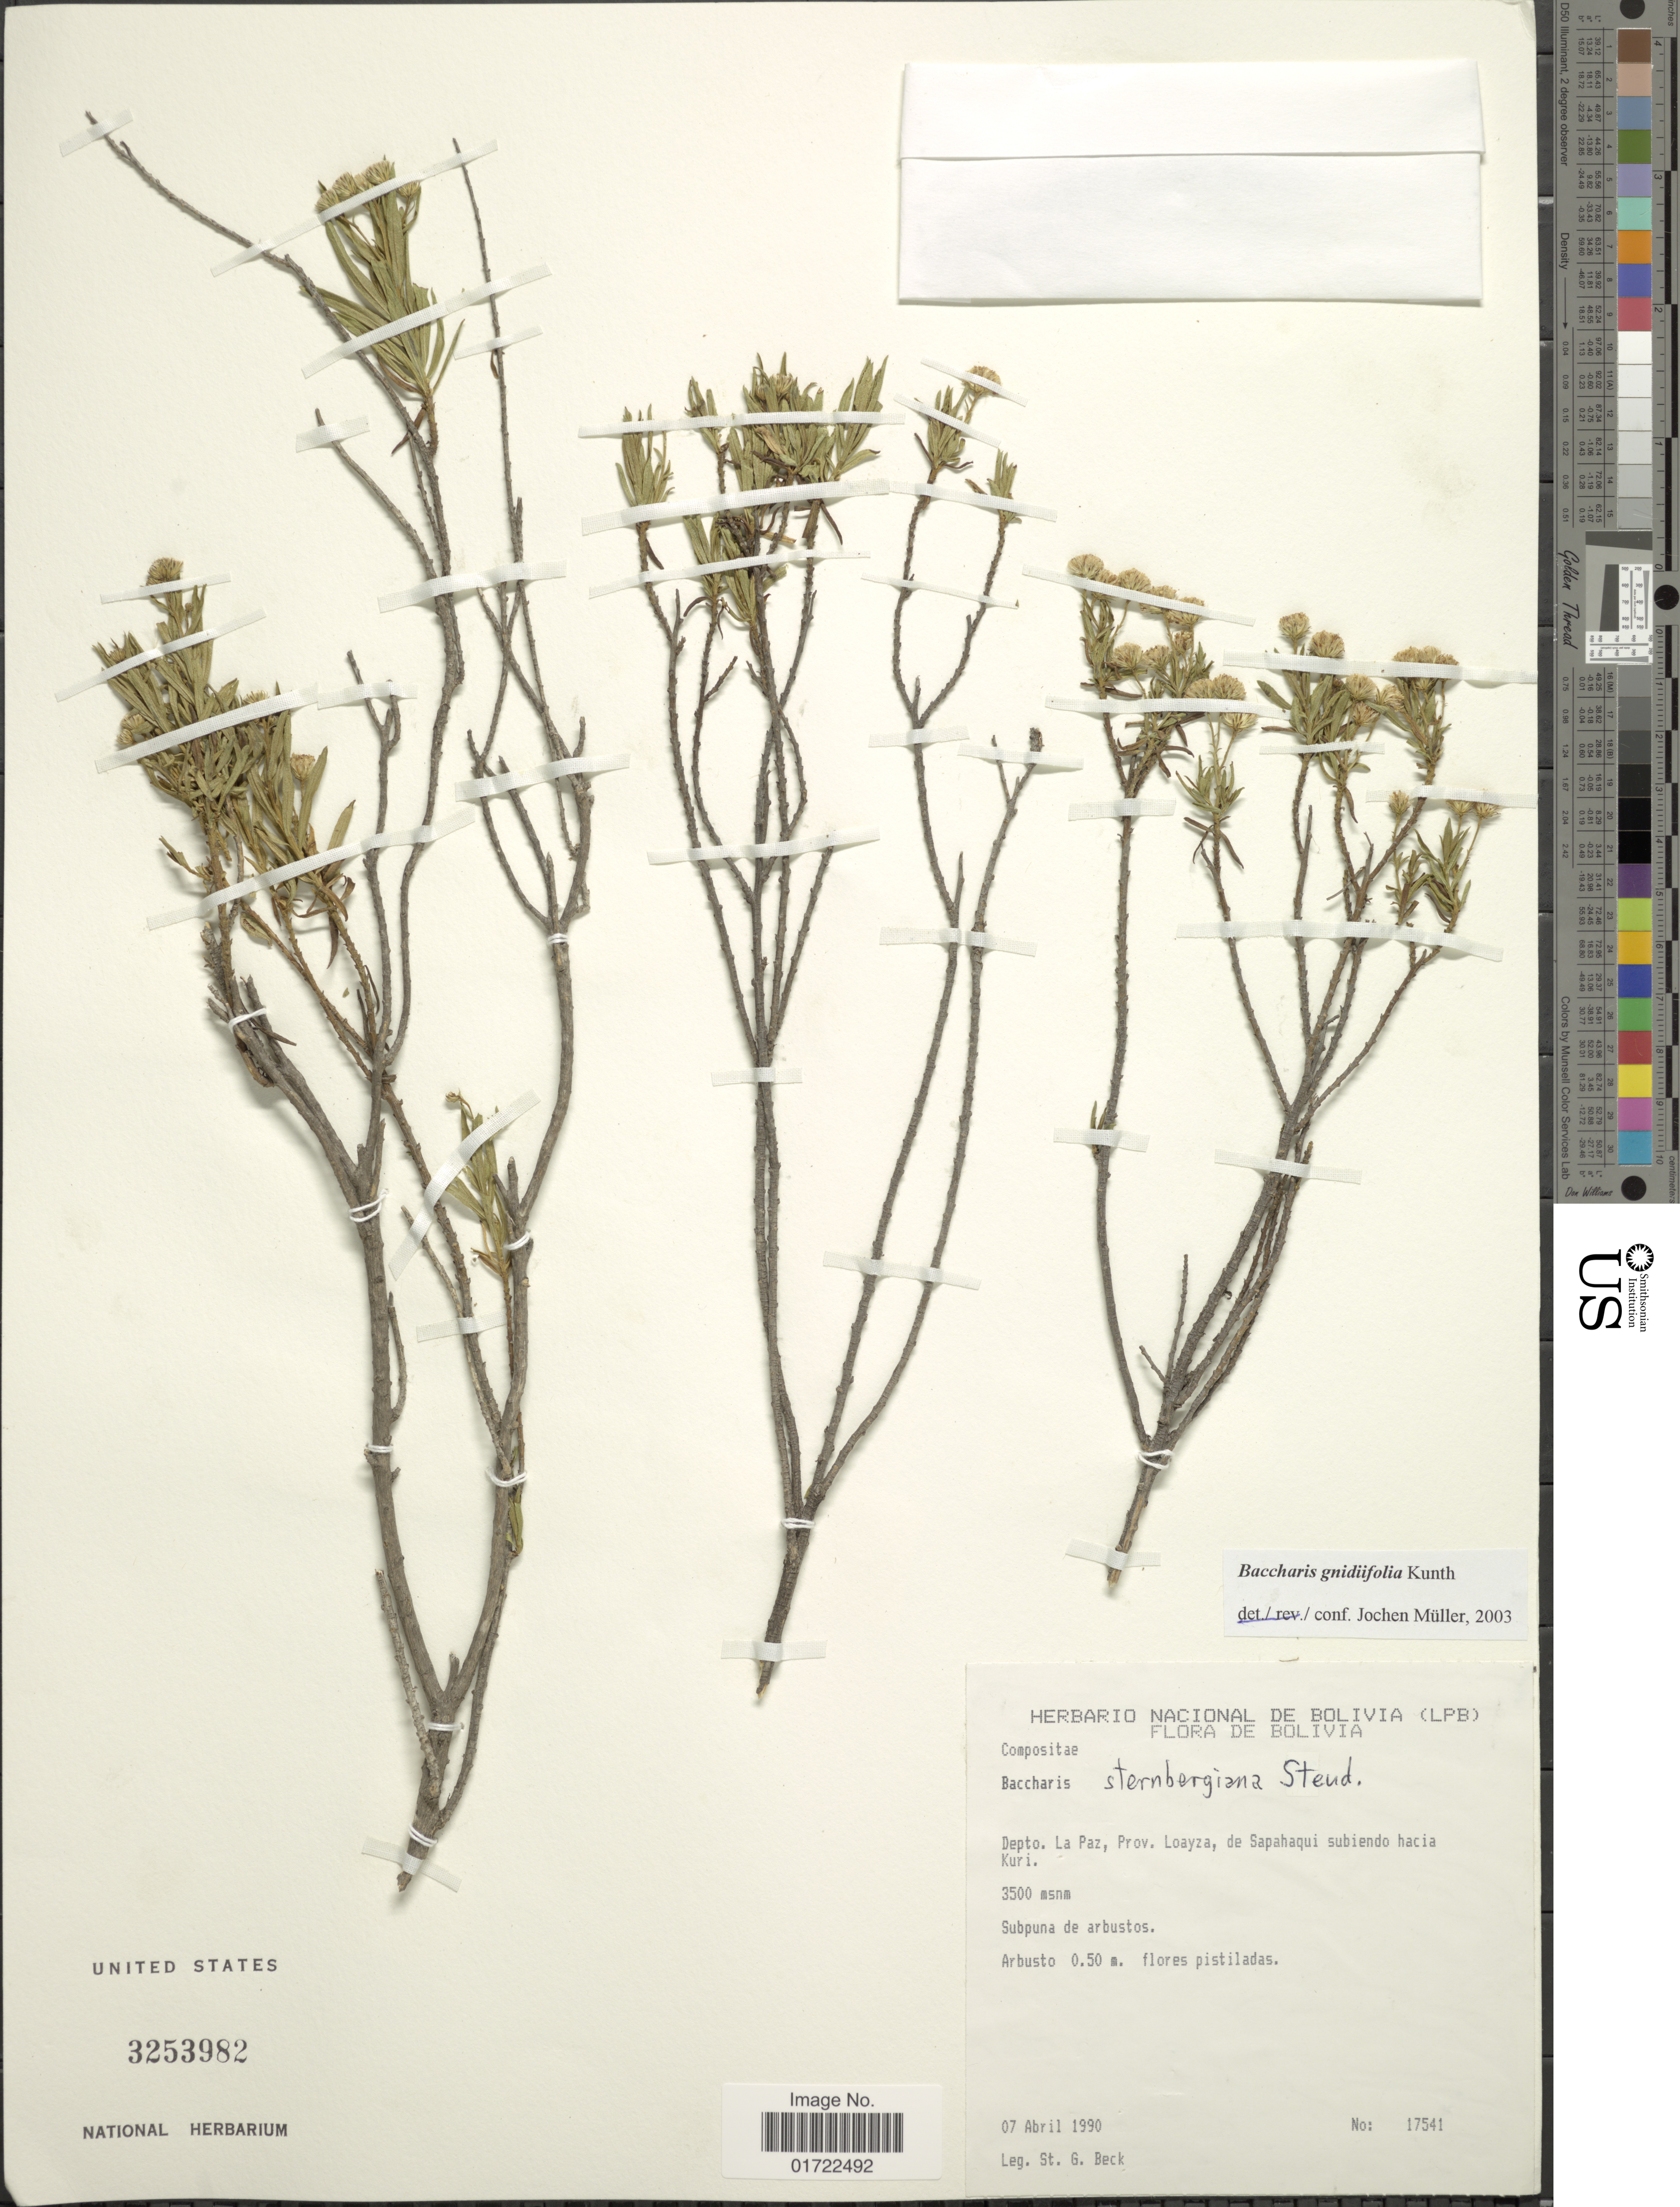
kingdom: Plantae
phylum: Tracheophyta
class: Magnoliopsida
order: Asterales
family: Asteraceae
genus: Baccharis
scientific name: Baccharis gnidiifolia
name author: Kunth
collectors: S. G. Beck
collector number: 17541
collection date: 1990-04-07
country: Bolivia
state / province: La Paz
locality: Prov. Loayza, de Sapahaqui subiendo hacia Kuri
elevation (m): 3500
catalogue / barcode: US 3253982